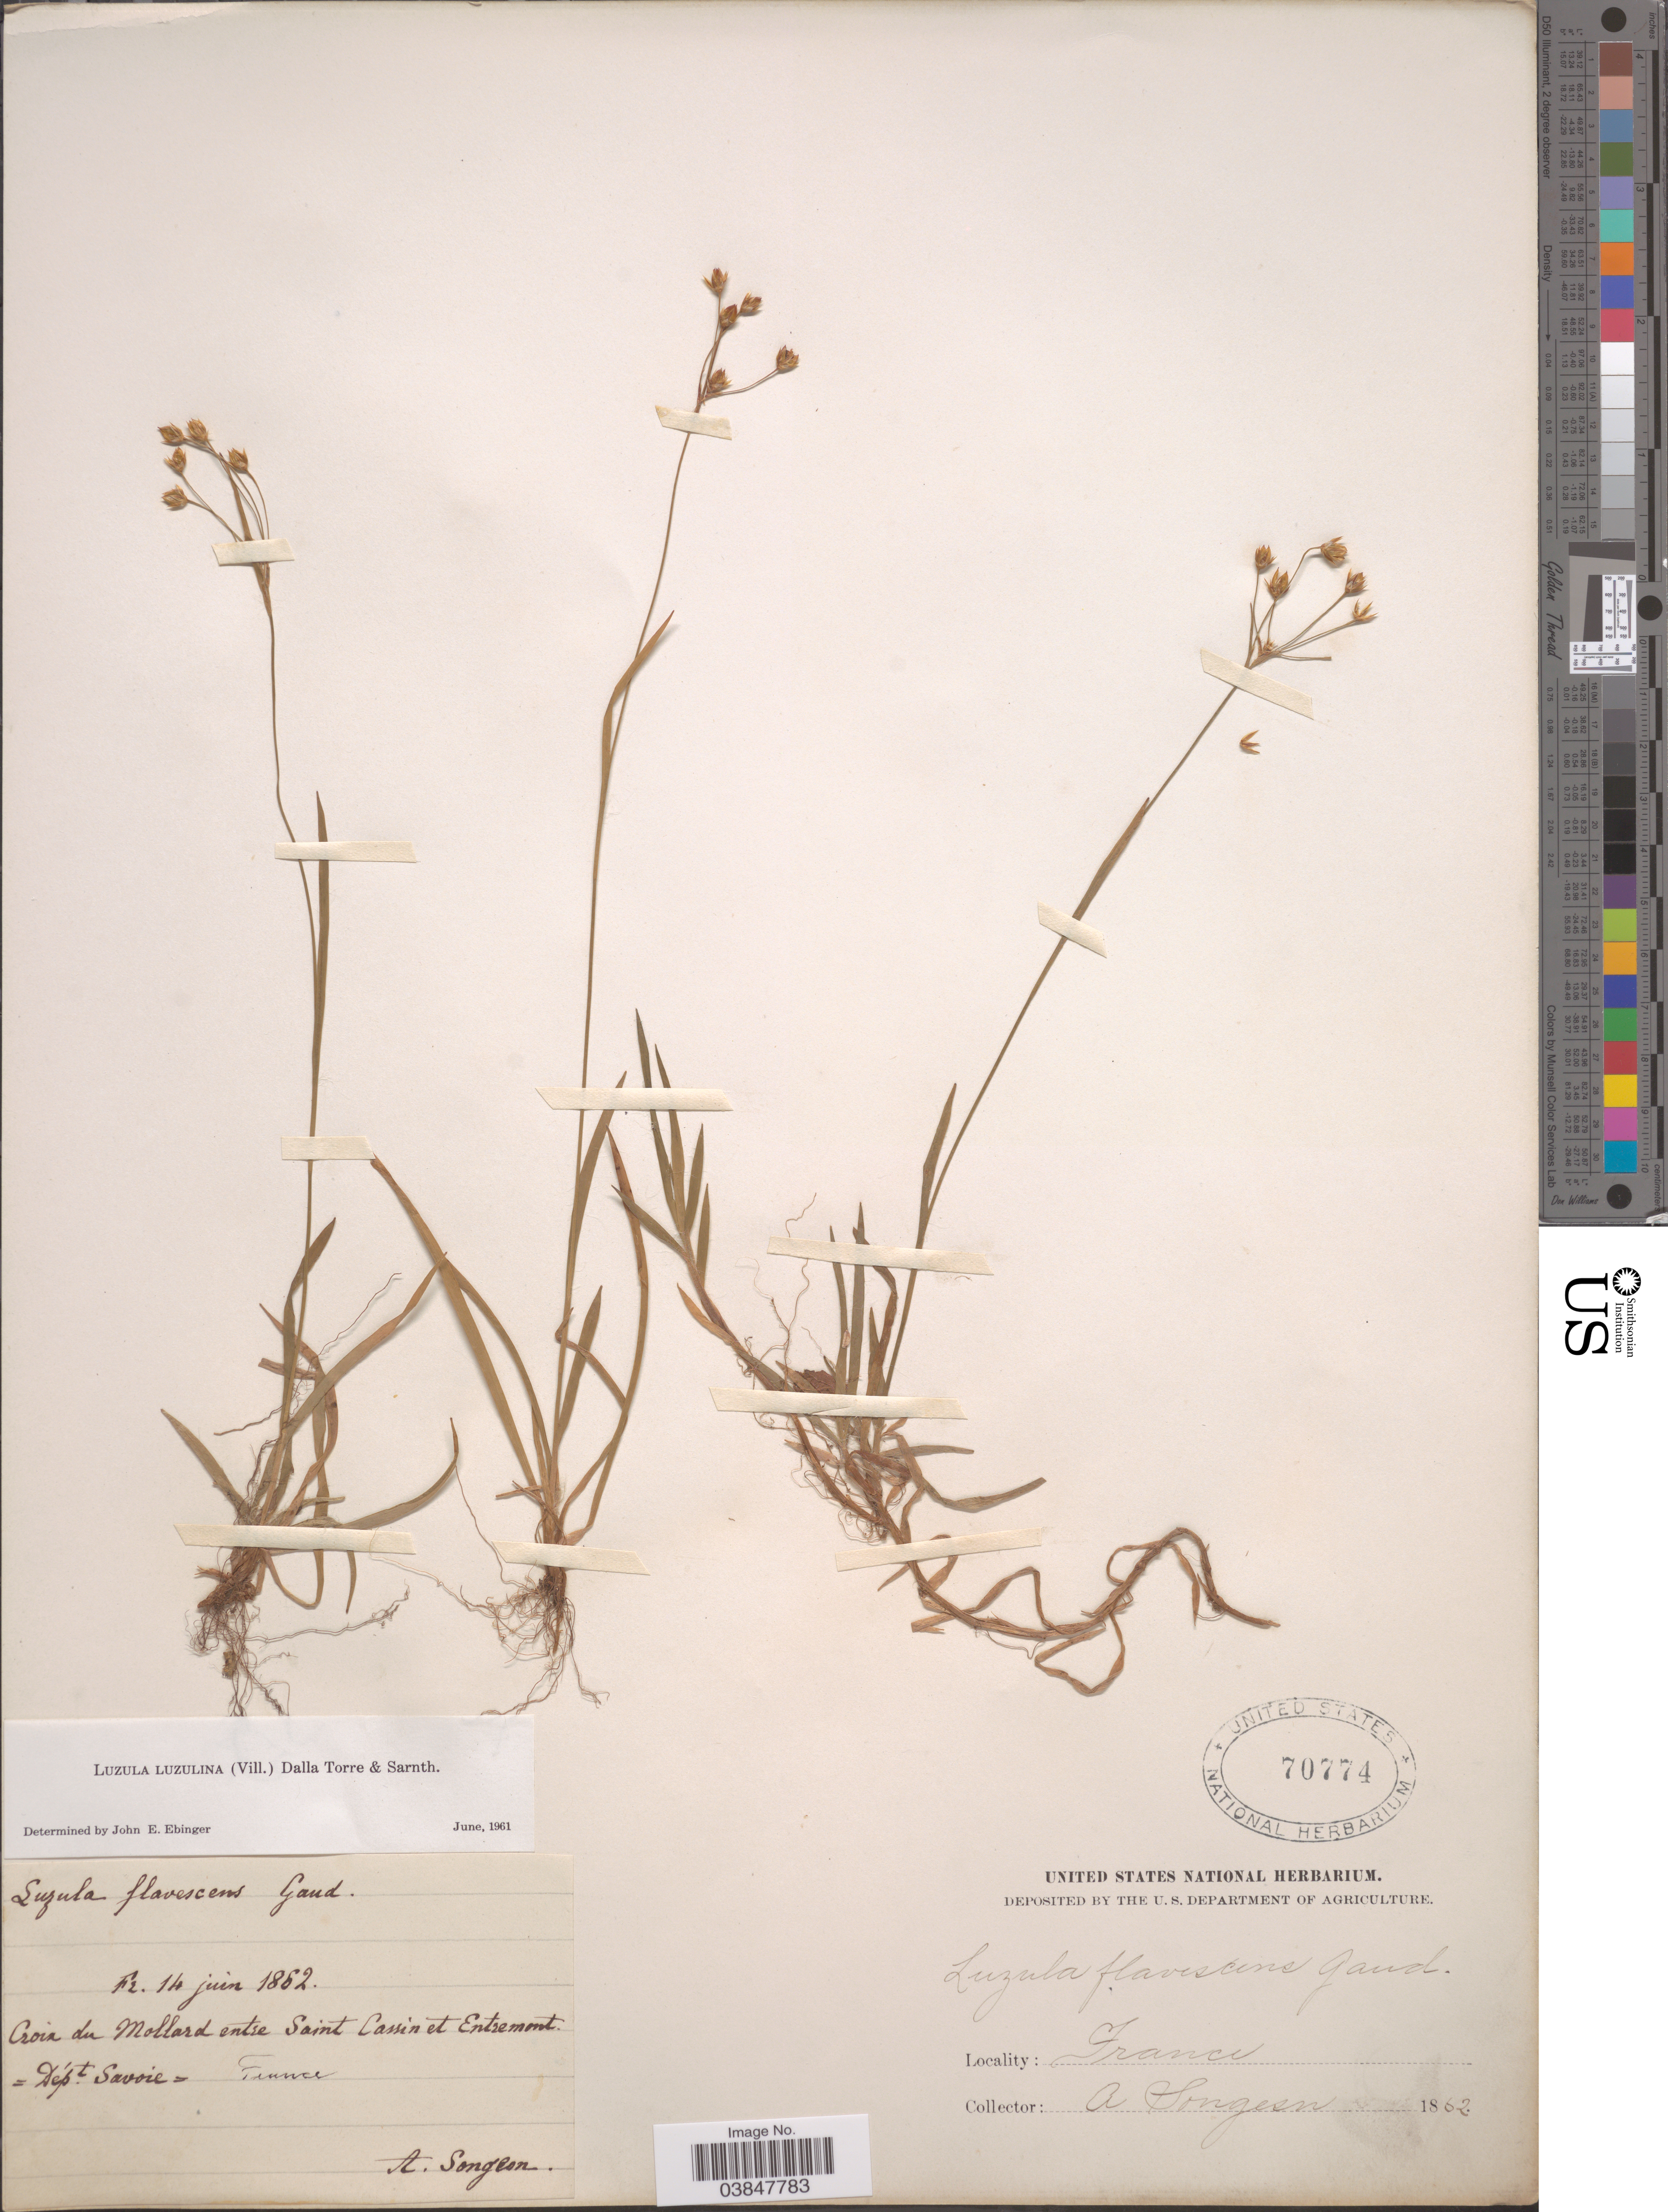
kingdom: Plantae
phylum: Tracheophyta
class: Liliopsida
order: Poales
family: Juncaceae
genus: Luzula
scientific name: Luzula luzulina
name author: (Vill.) Racib.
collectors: A. Songeon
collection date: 1862-06-14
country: France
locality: Croia du Mollard entre Saint Cassin et Entremont. Dept. Savoie.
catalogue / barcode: US 70774